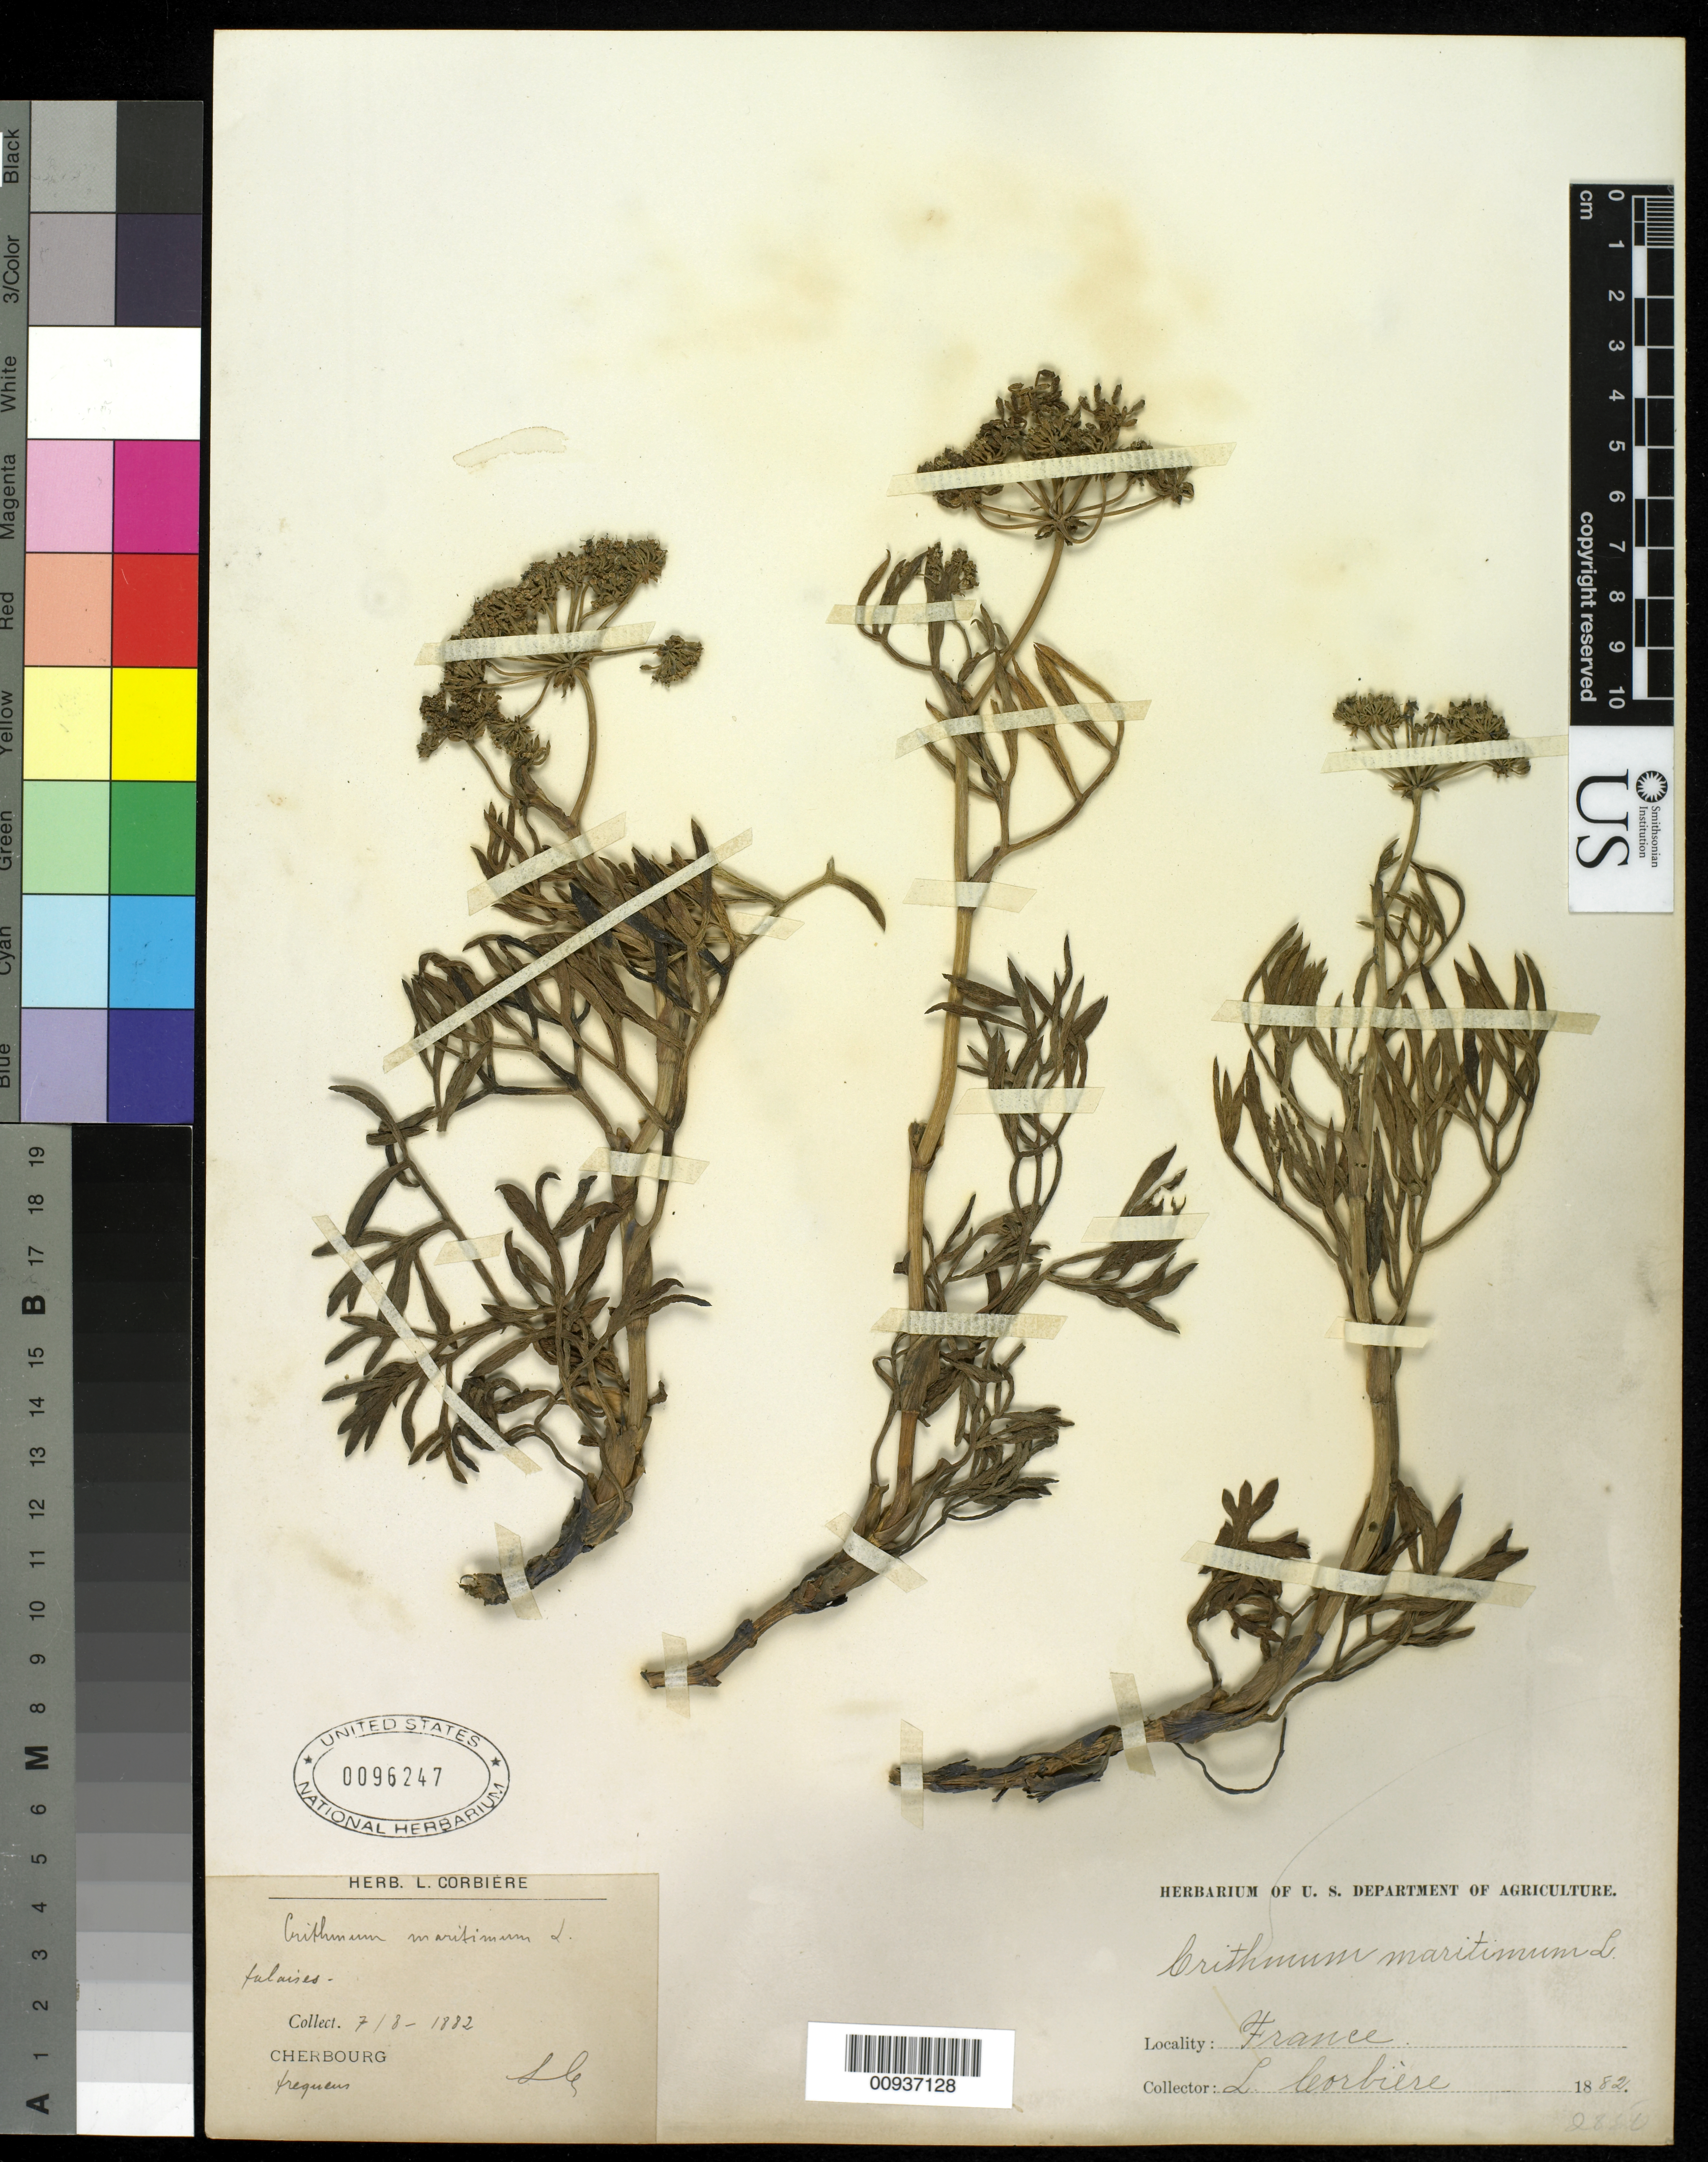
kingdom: Plantae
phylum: Tracheophyta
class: Magnoliopsida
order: Apiales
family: Apiaceae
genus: Crithmum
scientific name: Crithmum maritimum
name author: L.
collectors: L. Corbière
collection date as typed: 08 Jul 1882 or 07 Aug 1882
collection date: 1882-07-08 or 1882-08-07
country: France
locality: Cherbourg.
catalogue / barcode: US 96247